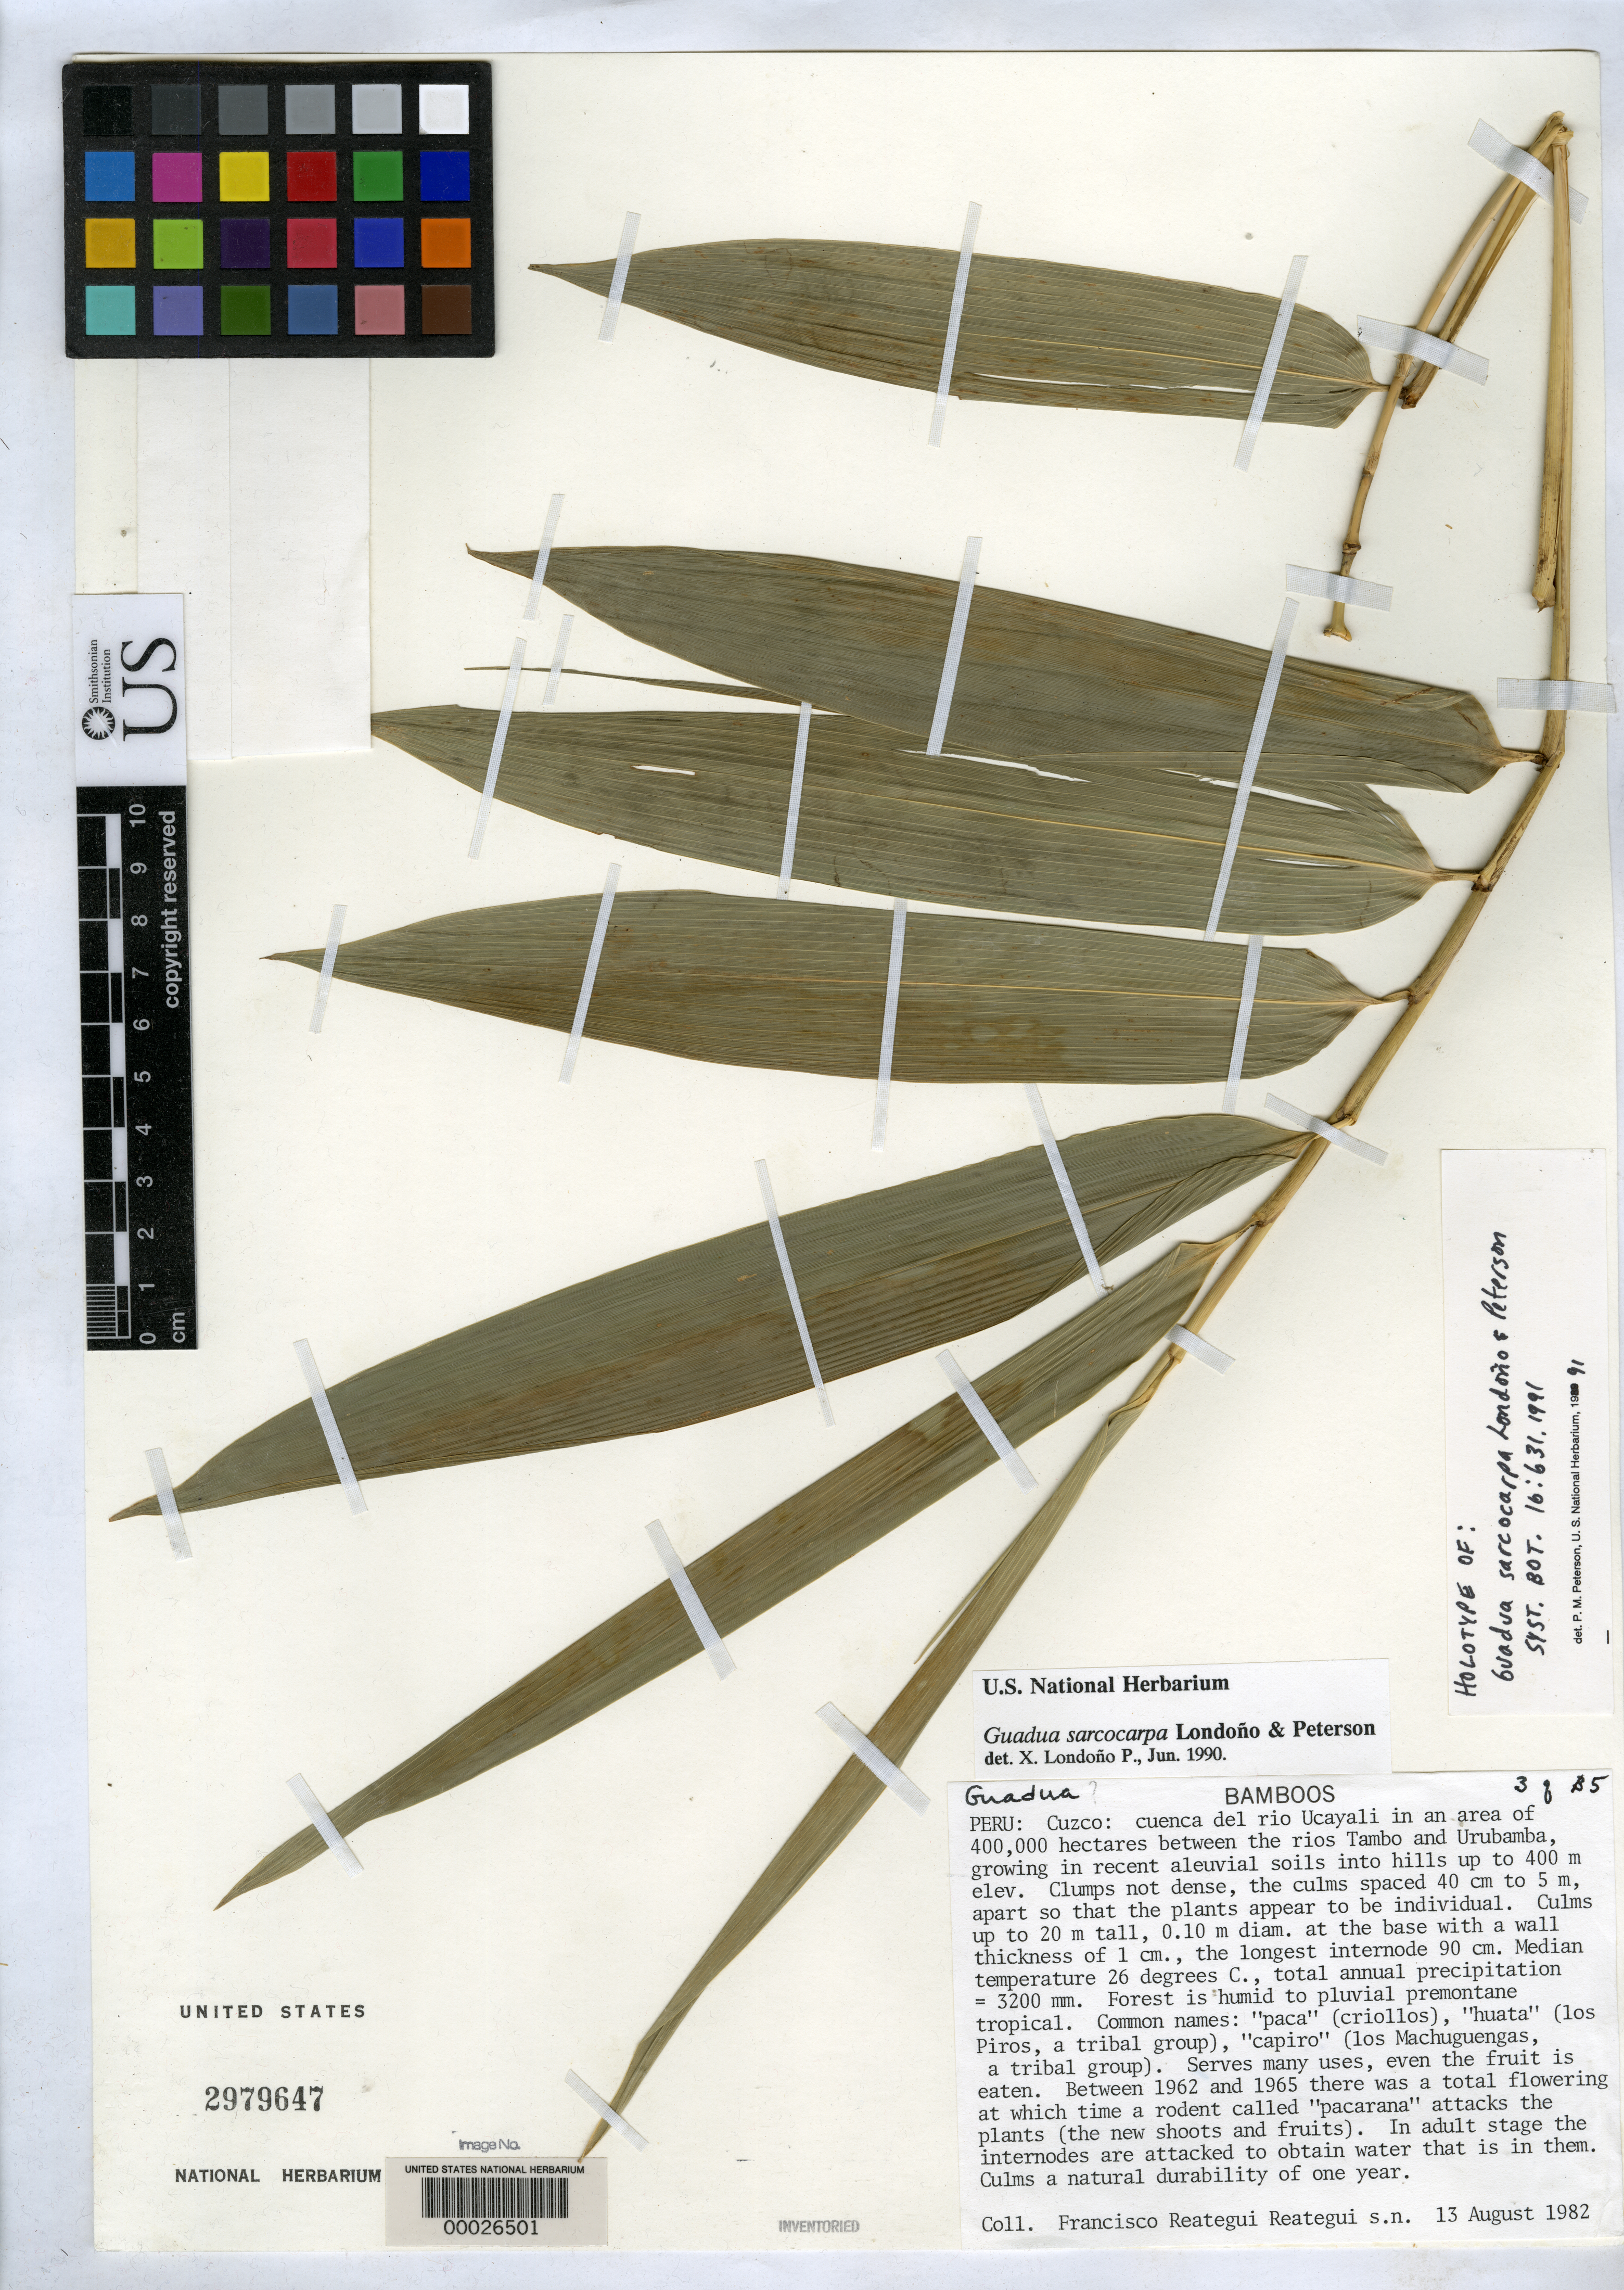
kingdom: Plantae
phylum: Tracheophyta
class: Liliopsida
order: Poales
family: Poaceae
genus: Guadua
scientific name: Guadua sarcocarpa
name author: Londoño & P.M. Peterson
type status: Holotype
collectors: F. Reategui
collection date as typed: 13 Aug 1982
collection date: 1982-08-13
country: Peru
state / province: Cusco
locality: Cuenca del Río Ucayali in area of 400,000 hectares of Ríos Tambo and Urubamba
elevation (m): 400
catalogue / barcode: US 2979647